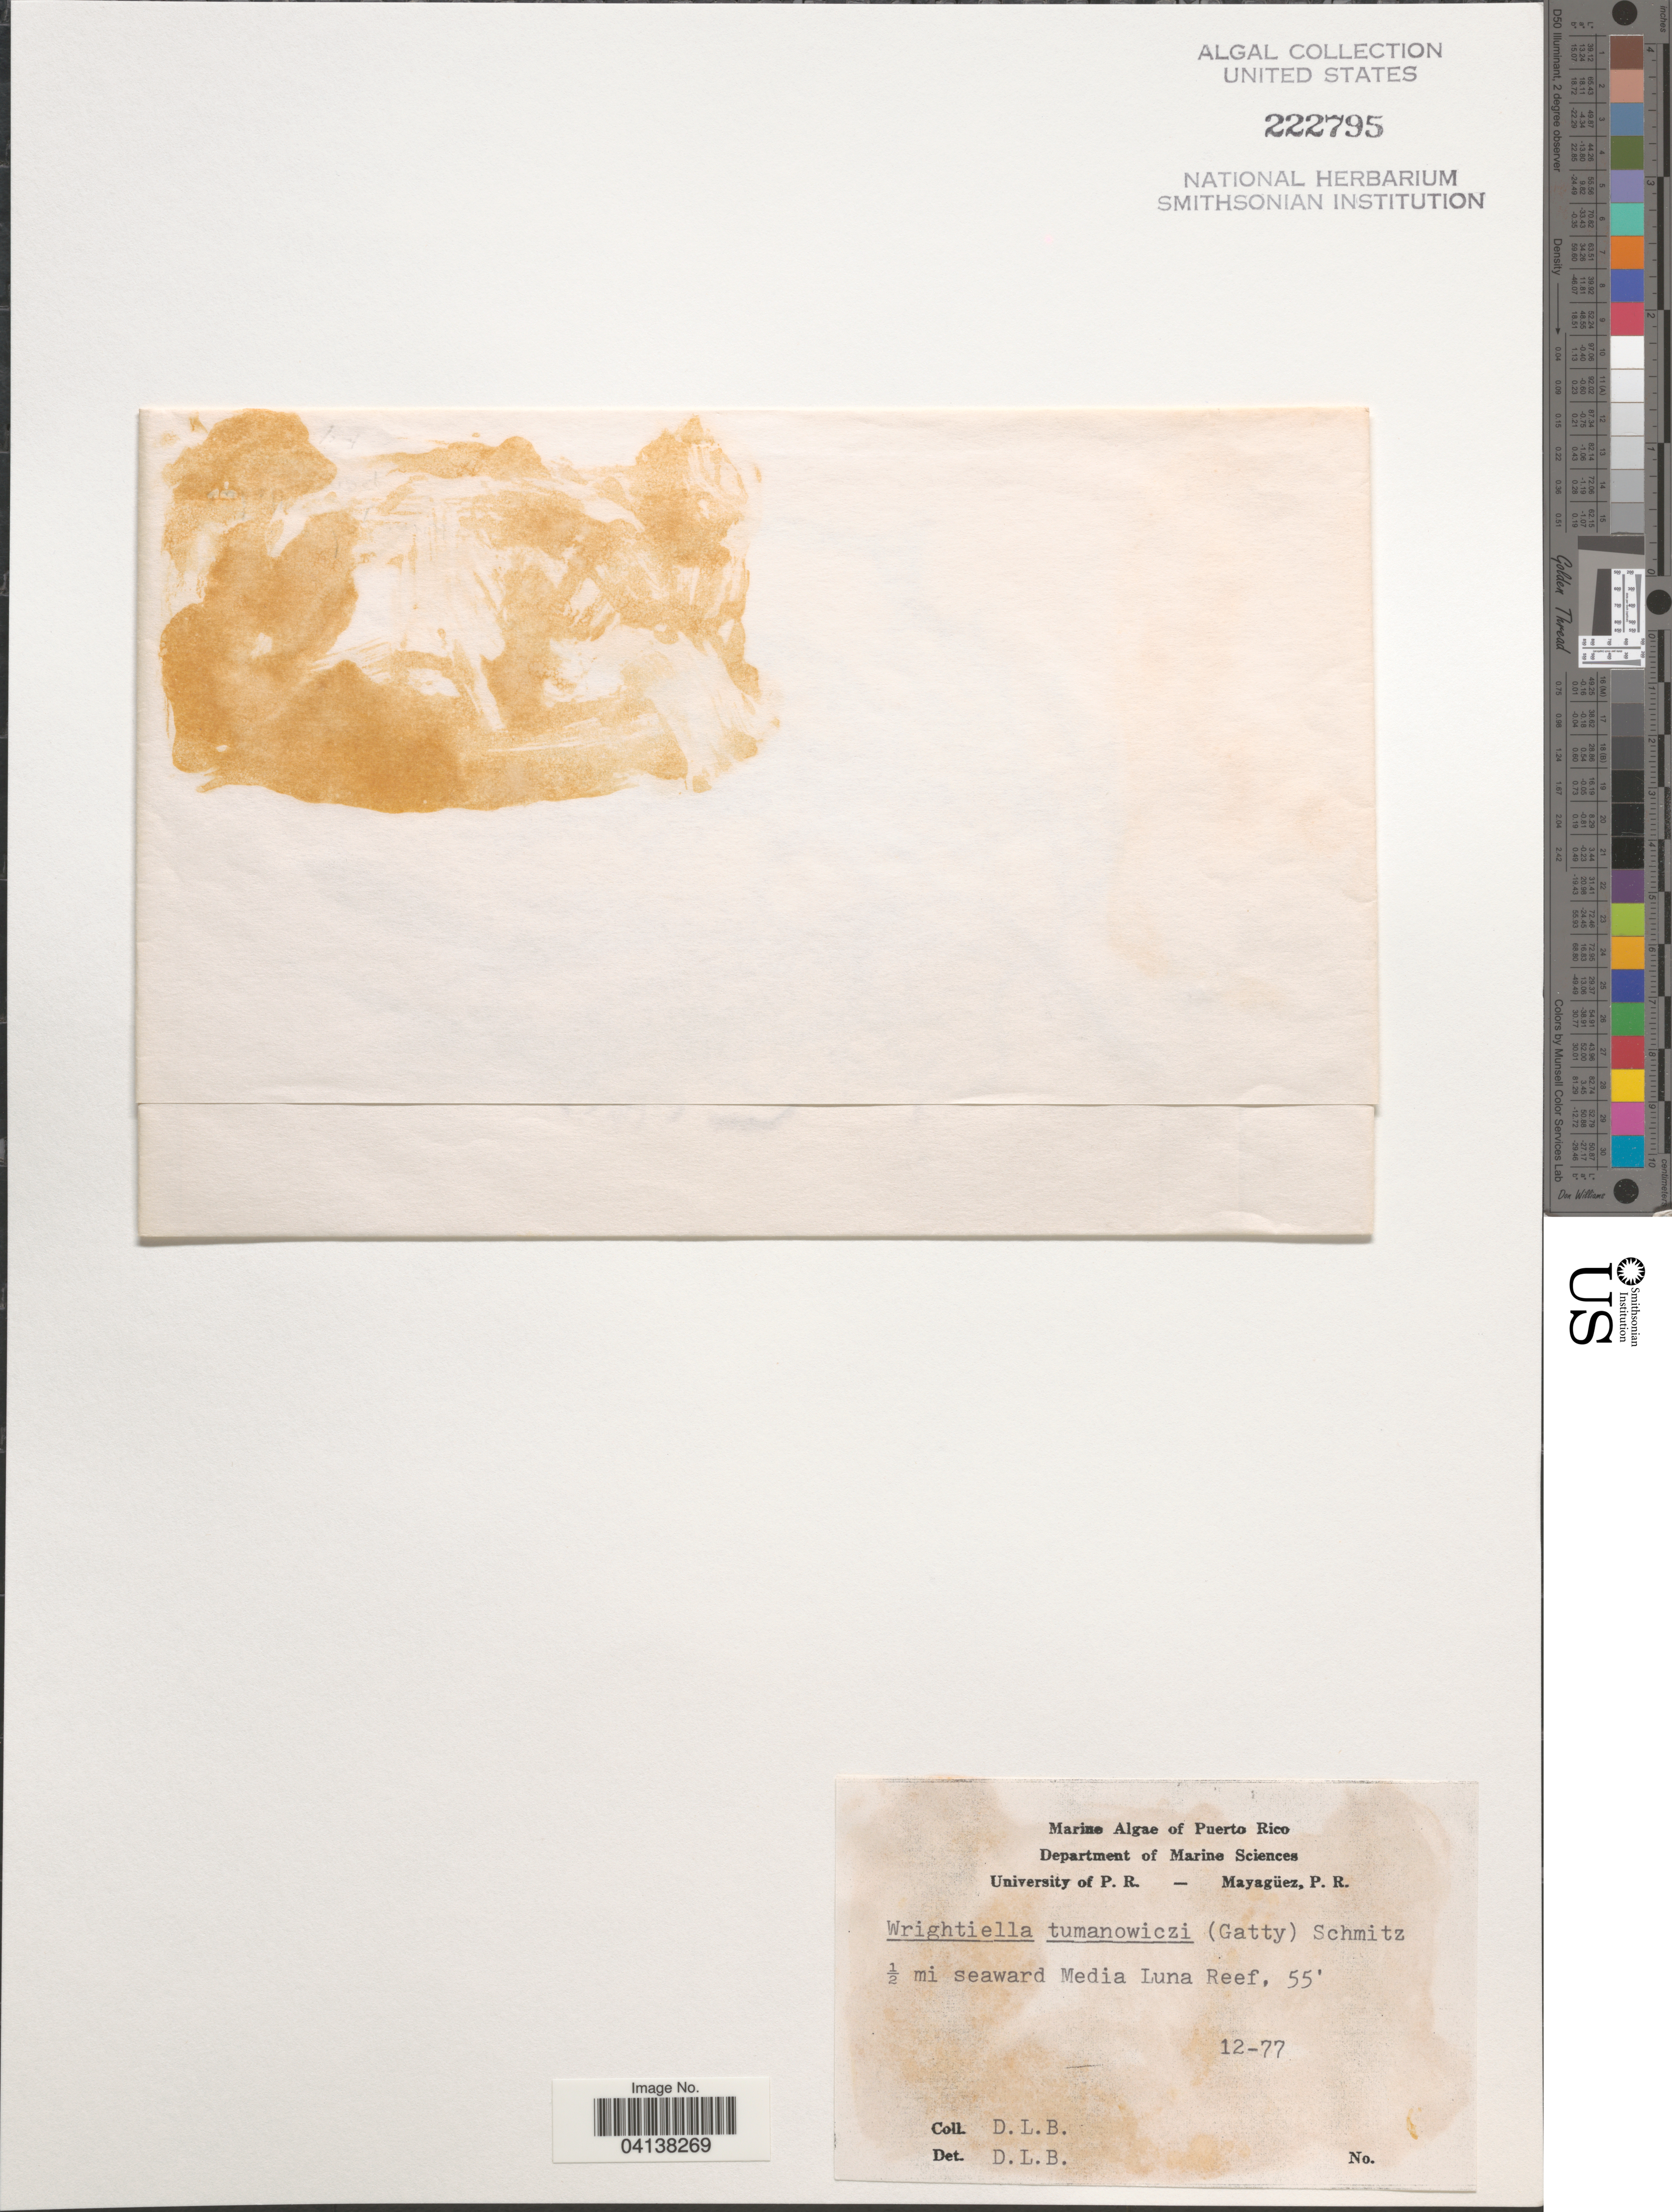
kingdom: Plantae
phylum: Rhodophyta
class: Florideophyceae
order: Ceramiales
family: Rhodomelaceae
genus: Wrightiella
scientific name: Wrightiella tumanowiczii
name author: (Gatty ex Harv.) F. Schmitz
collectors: D. L. B.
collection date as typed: Transcribed d/m/y: /12/77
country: Puerto Rico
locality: ½ mi seaward Media Luna Reef.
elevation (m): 55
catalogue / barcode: US 222795